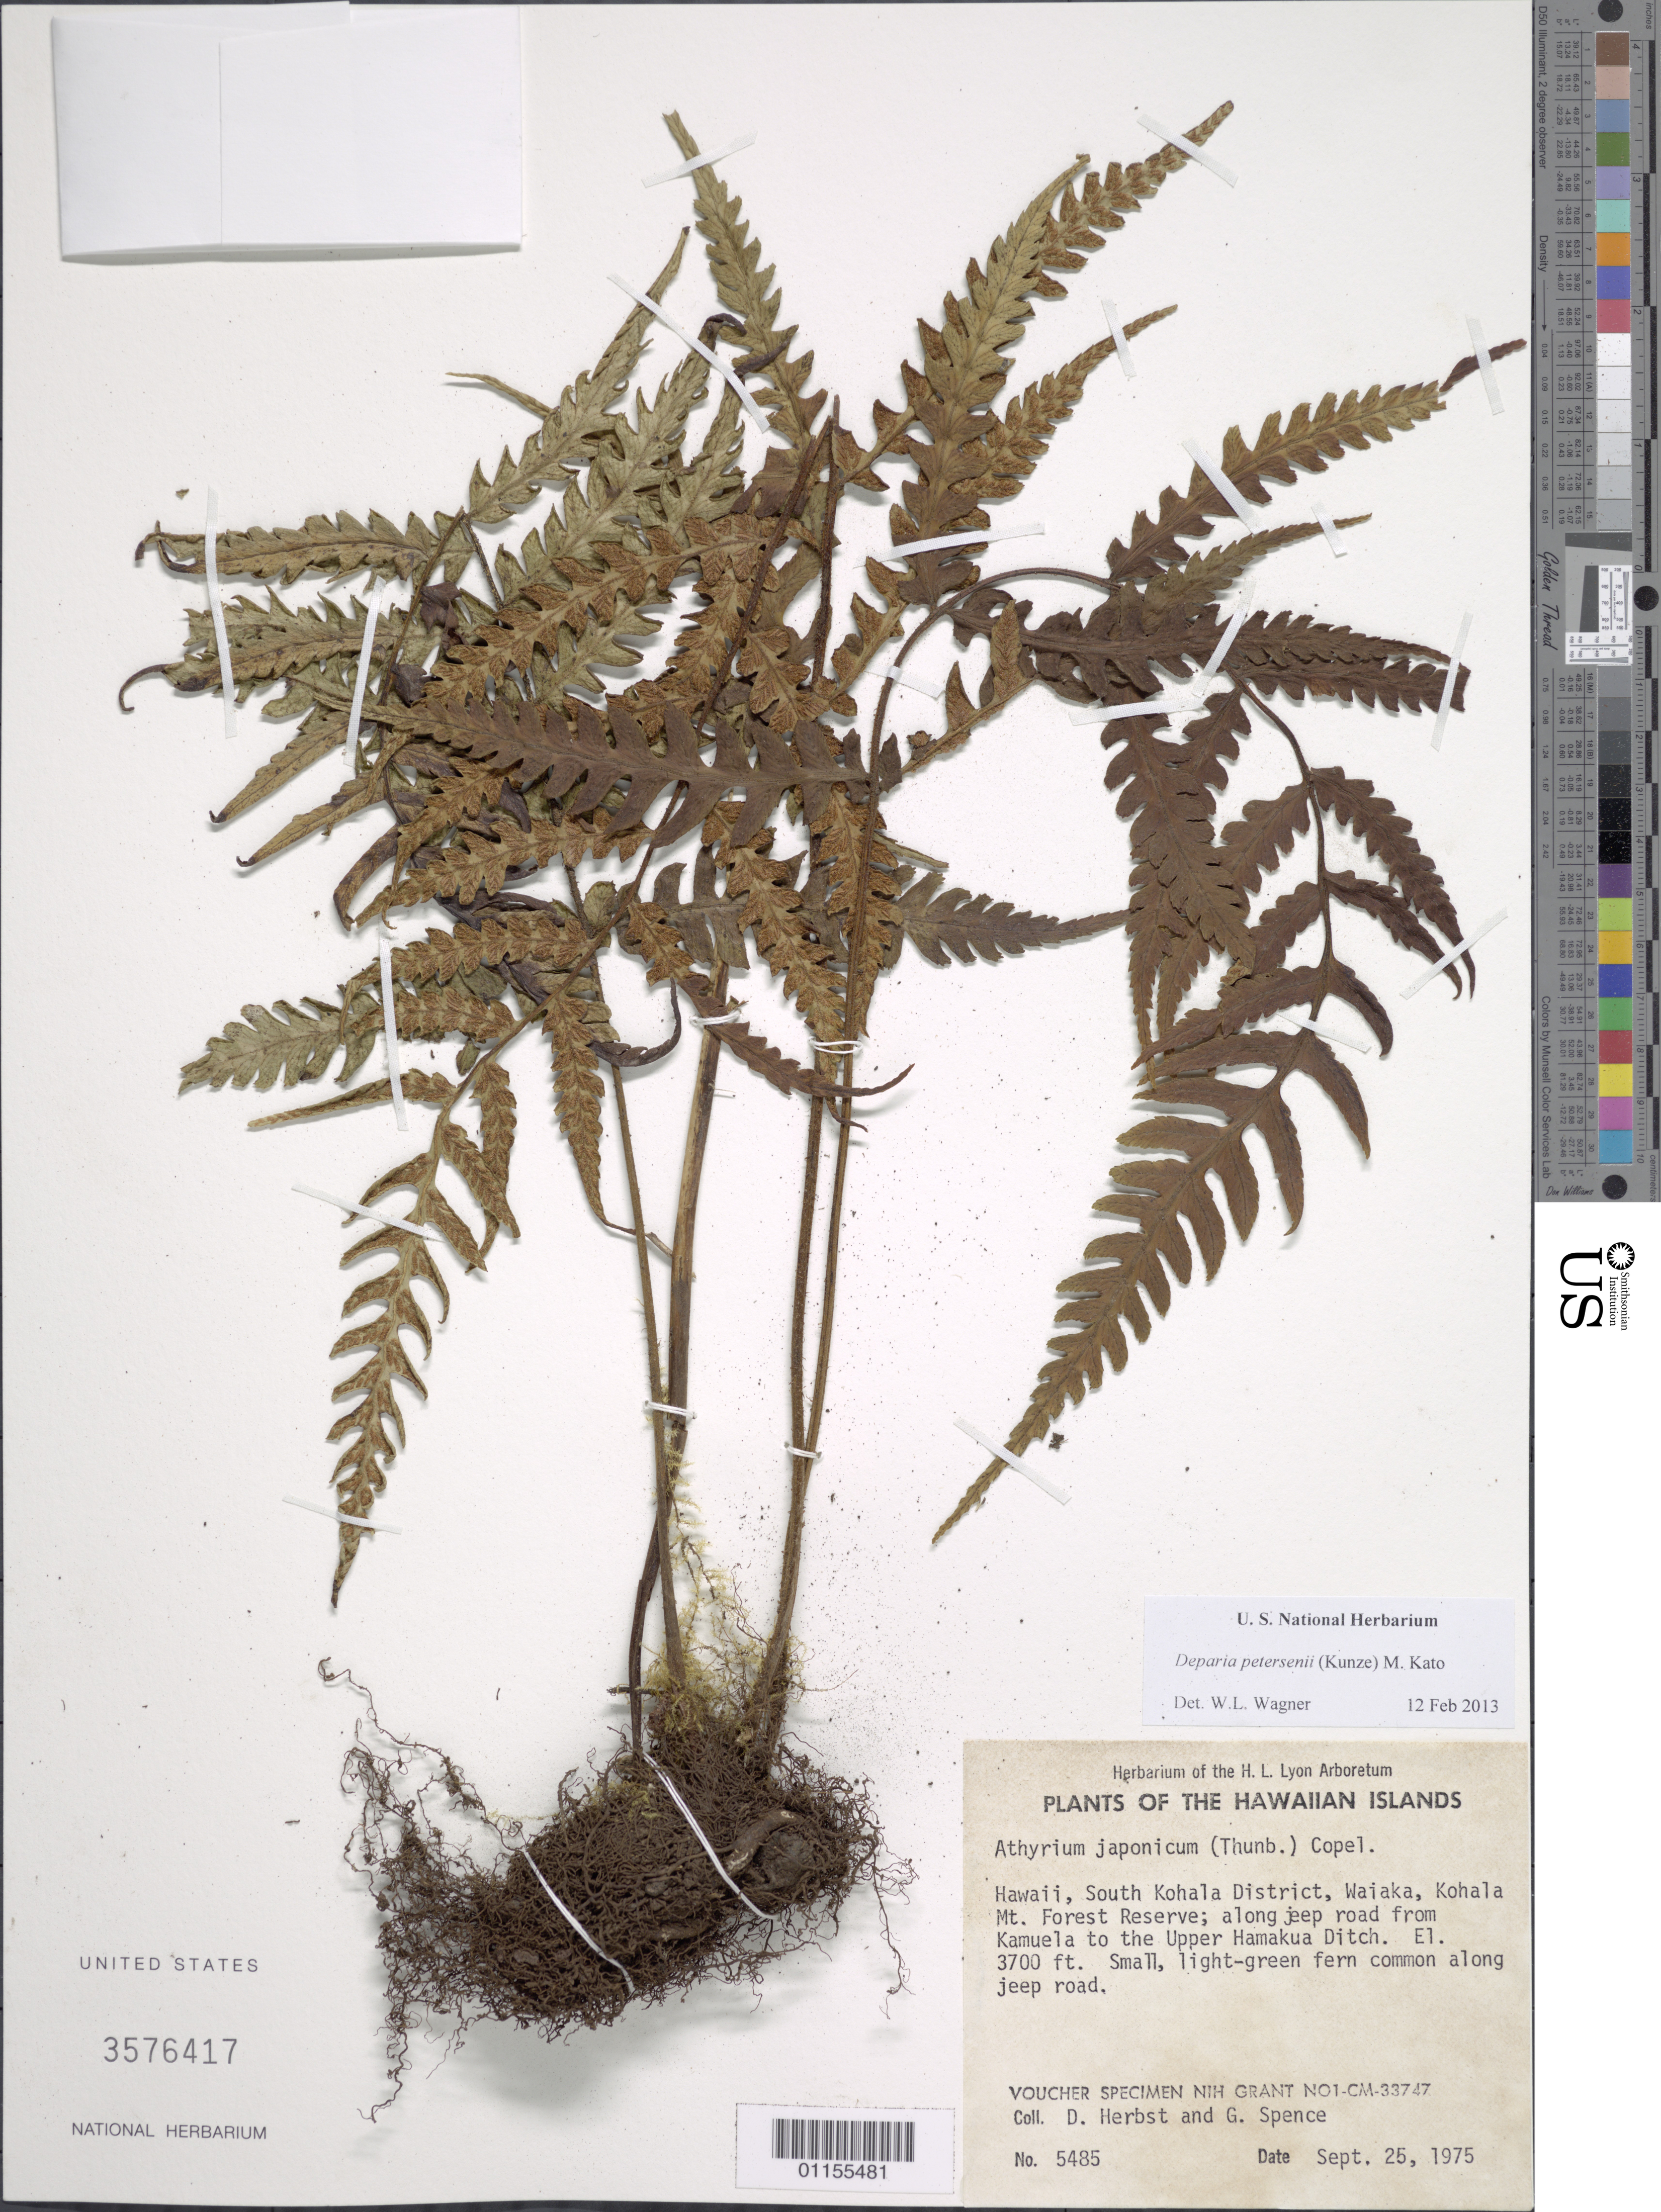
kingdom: Plantae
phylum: Tracheophyta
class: Polypodiopsida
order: Polypodiales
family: Athyriaceae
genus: Deparia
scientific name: Deparia petersenii subsp. petersenii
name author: (Kunze) M. Kato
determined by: Wagner, W. L., (BOT), Smithsonian Institution - National Museum of Natural History (UNITED STATES)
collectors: D. R. Herbst & G. Spence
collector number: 5485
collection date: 1975-09-25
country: United States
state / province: Hawaii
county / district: Hawaii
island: Hawaii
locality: South Kohala District, Waiaka, Kohala Mt. Forest Reserve, along jeep road from Kamuela to Upper Hamakua Ditch.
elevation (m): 1128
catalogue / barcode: US 3576417